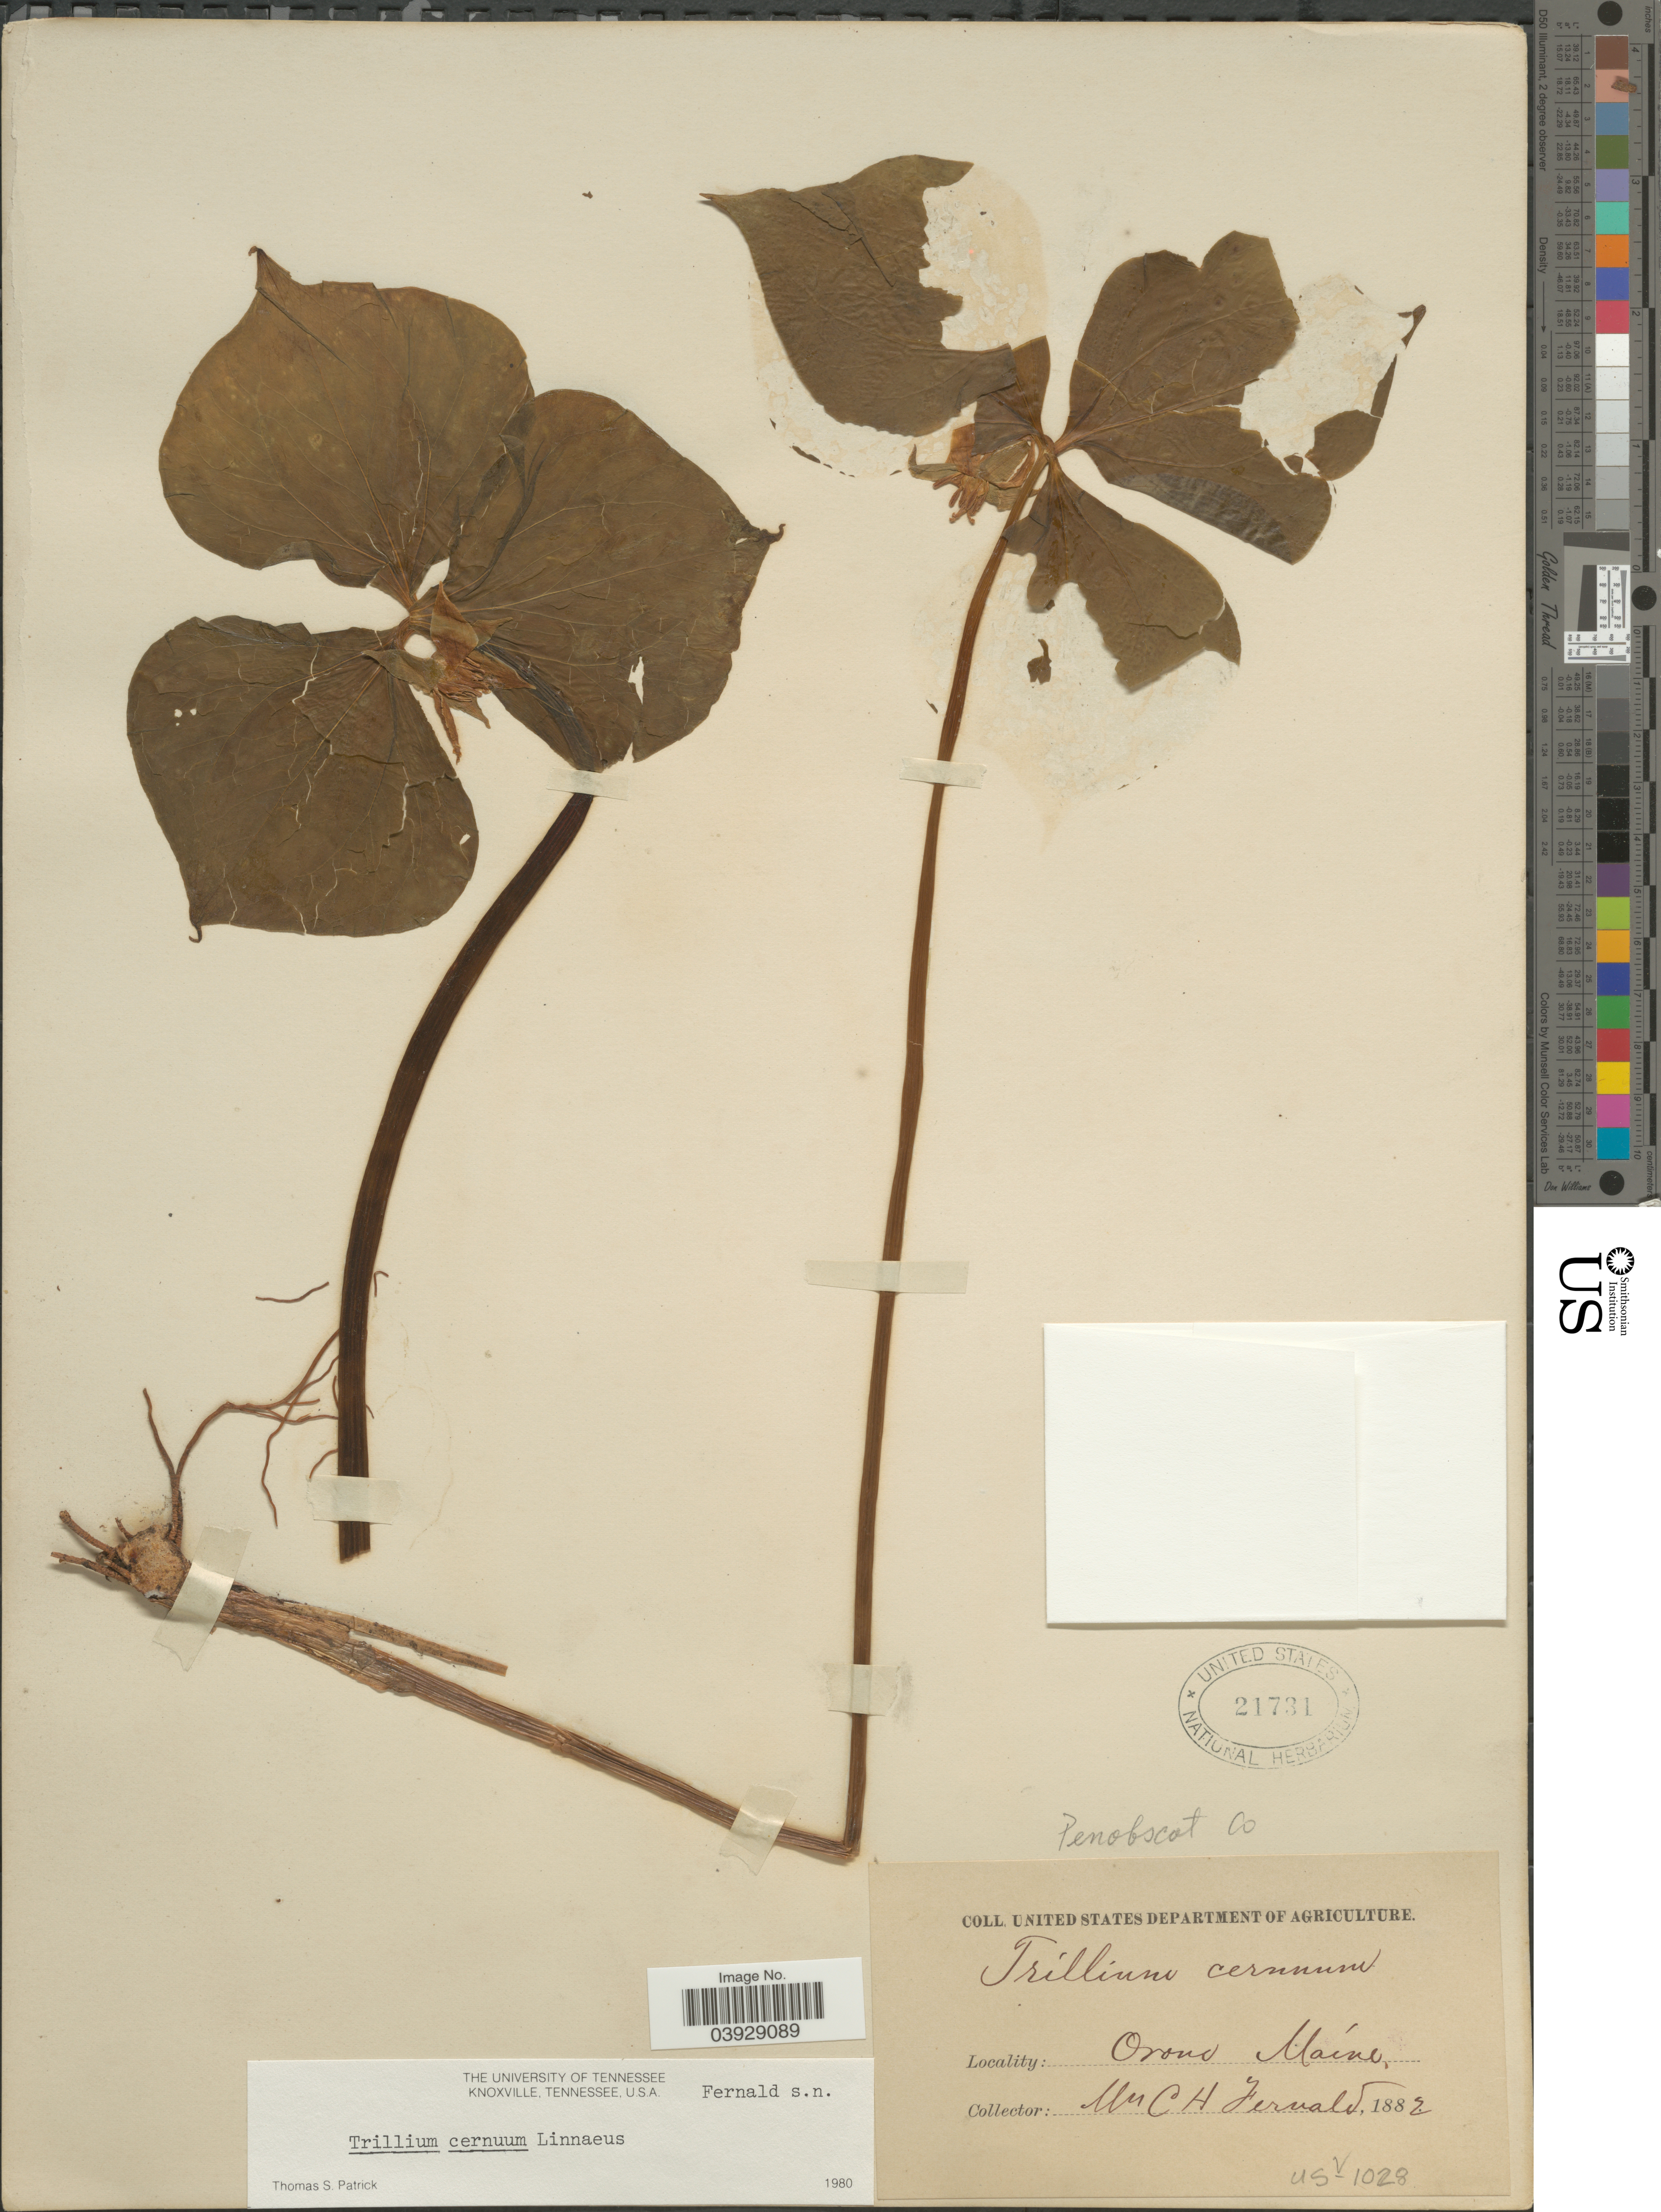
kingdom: Plantae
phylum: Tracheophyta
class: Liliopsida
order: Liliales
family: Melanthiaceae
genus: Trillium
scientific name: Trillium cernuum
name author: L.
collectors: C. Fernald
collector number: US-1028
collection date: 1882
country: United States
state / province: Maine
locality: Orono. Penobscot Co.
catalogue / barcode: US 21731